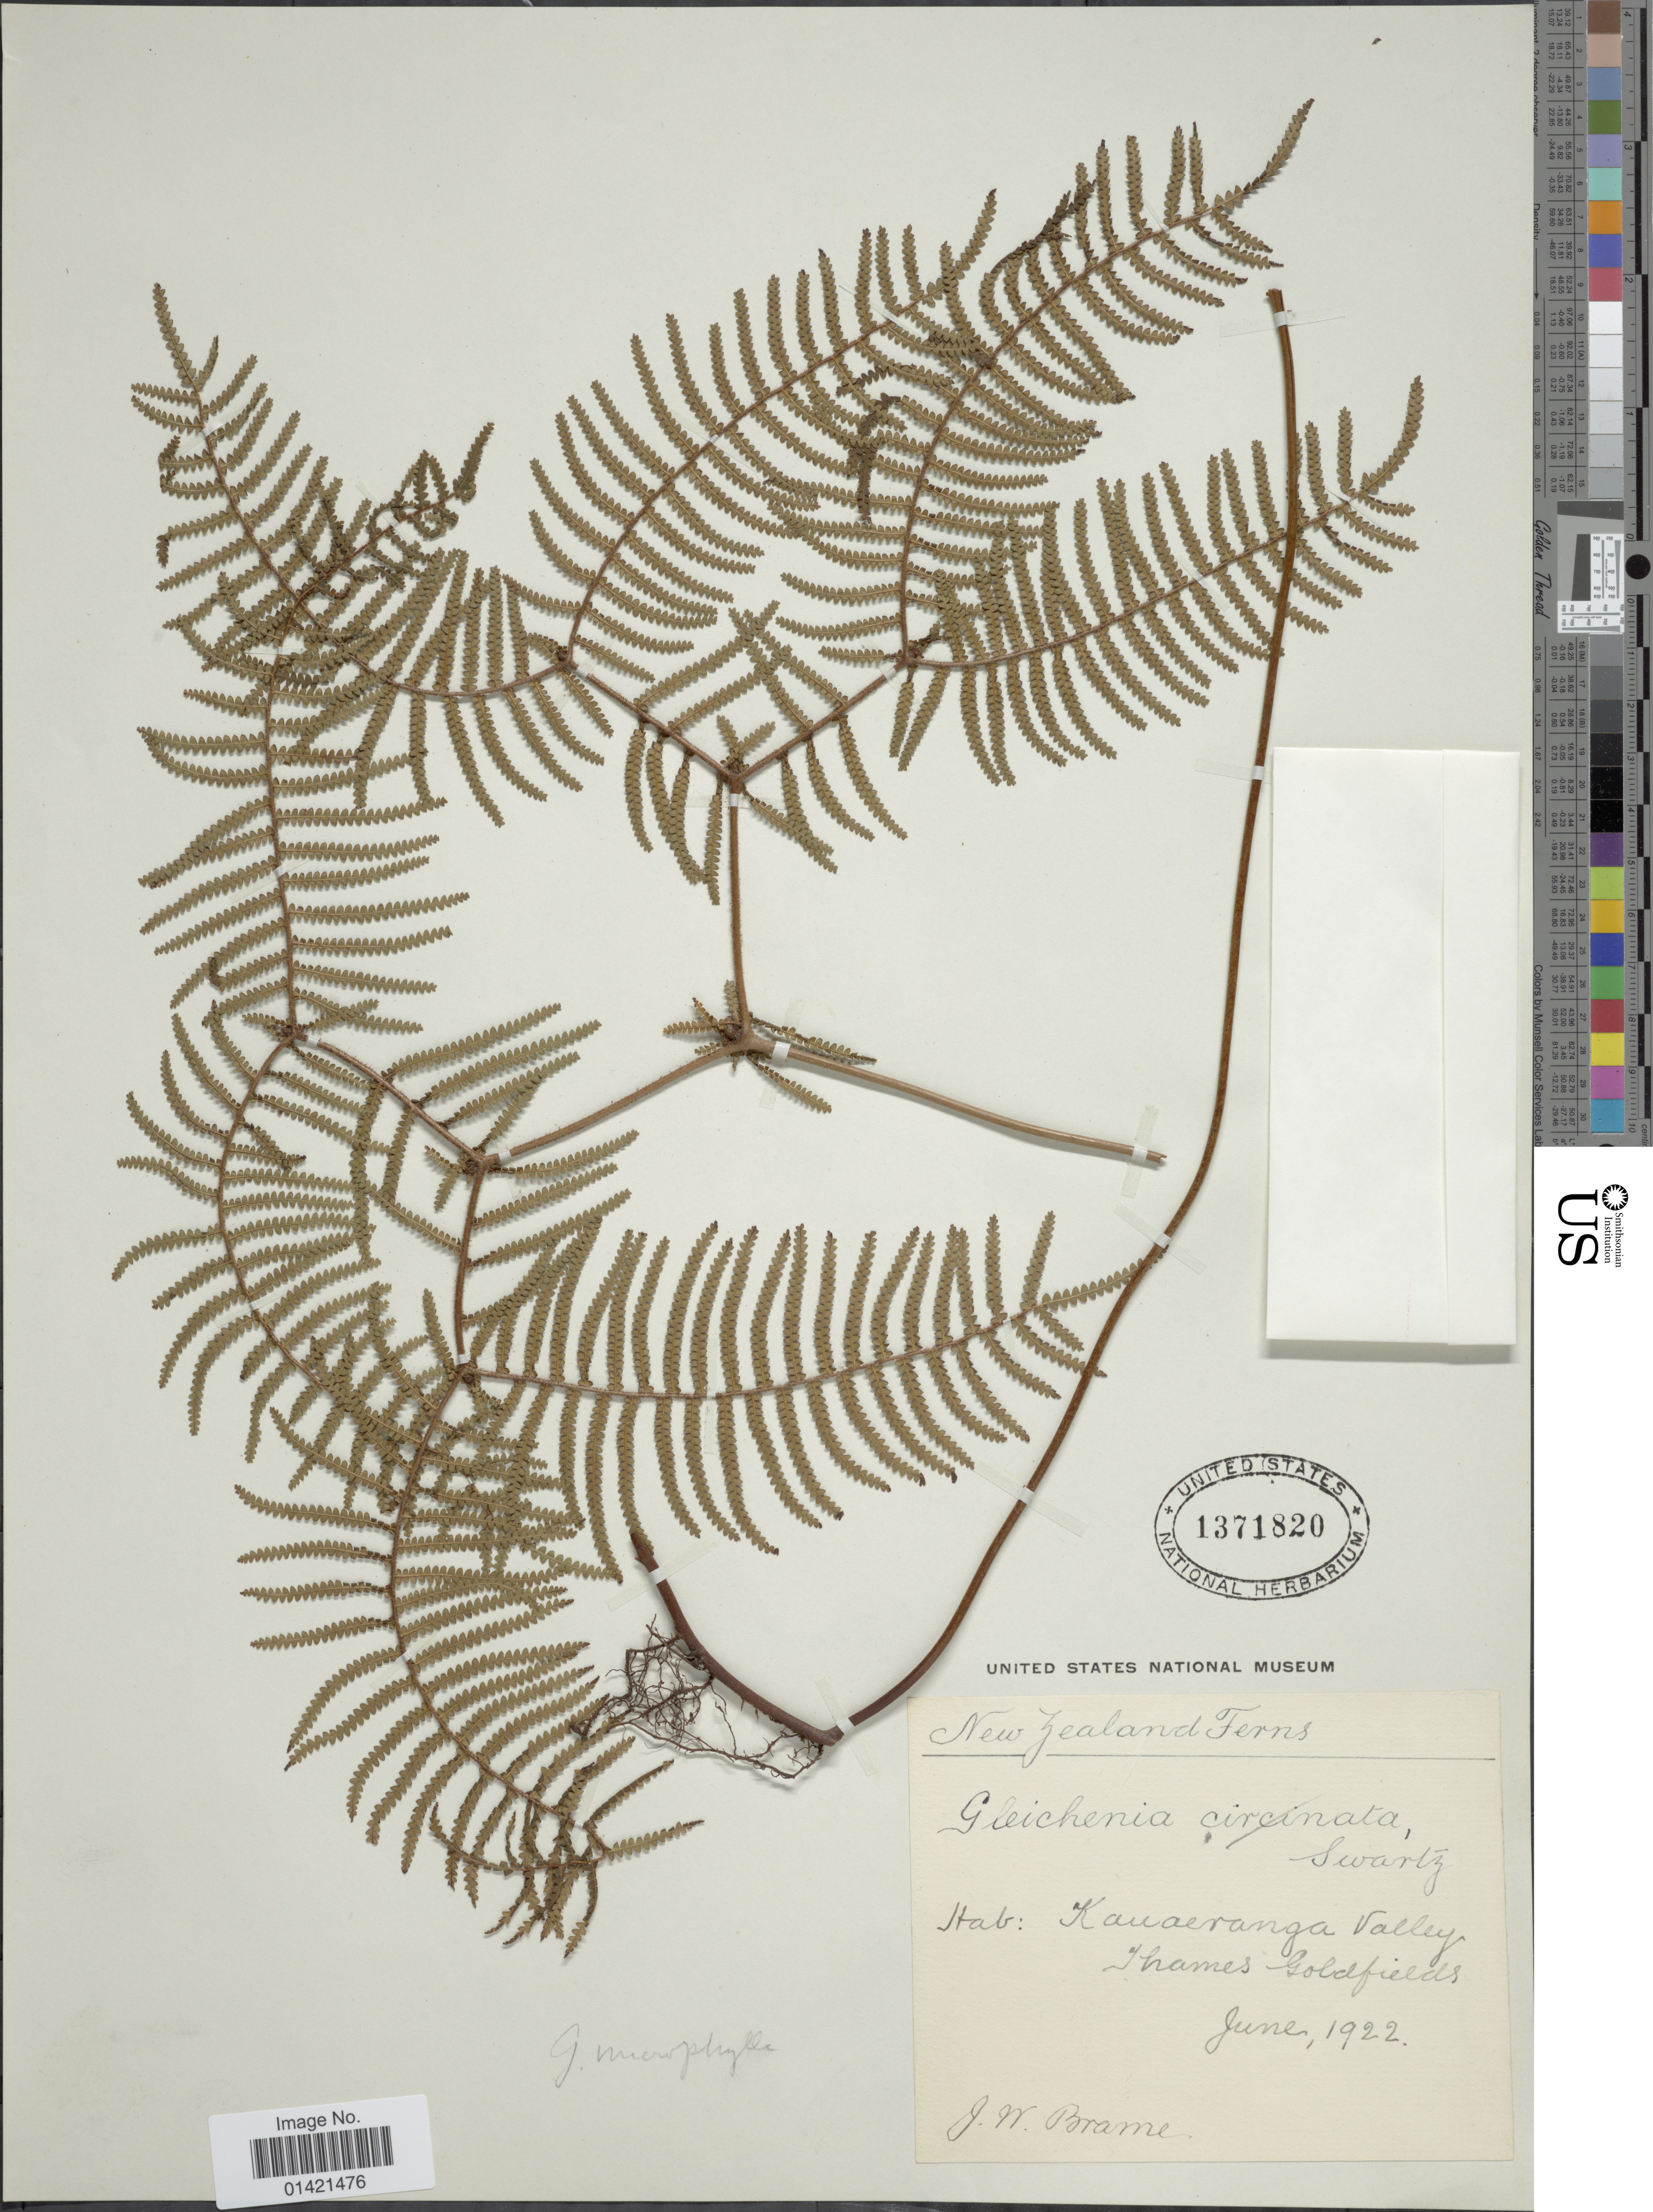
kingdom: Plantae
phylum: Tracheophyta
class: Polypodiopsida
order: Gleicheniales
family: Gleicheniaceae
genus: Gleichenia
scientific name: Gleichenia microphylla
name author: R. Br.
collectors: J. Brame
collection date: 1922-06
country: New Zealand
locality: Kauaeranga Valley Thames Goldfields.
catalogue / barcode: US 1371820